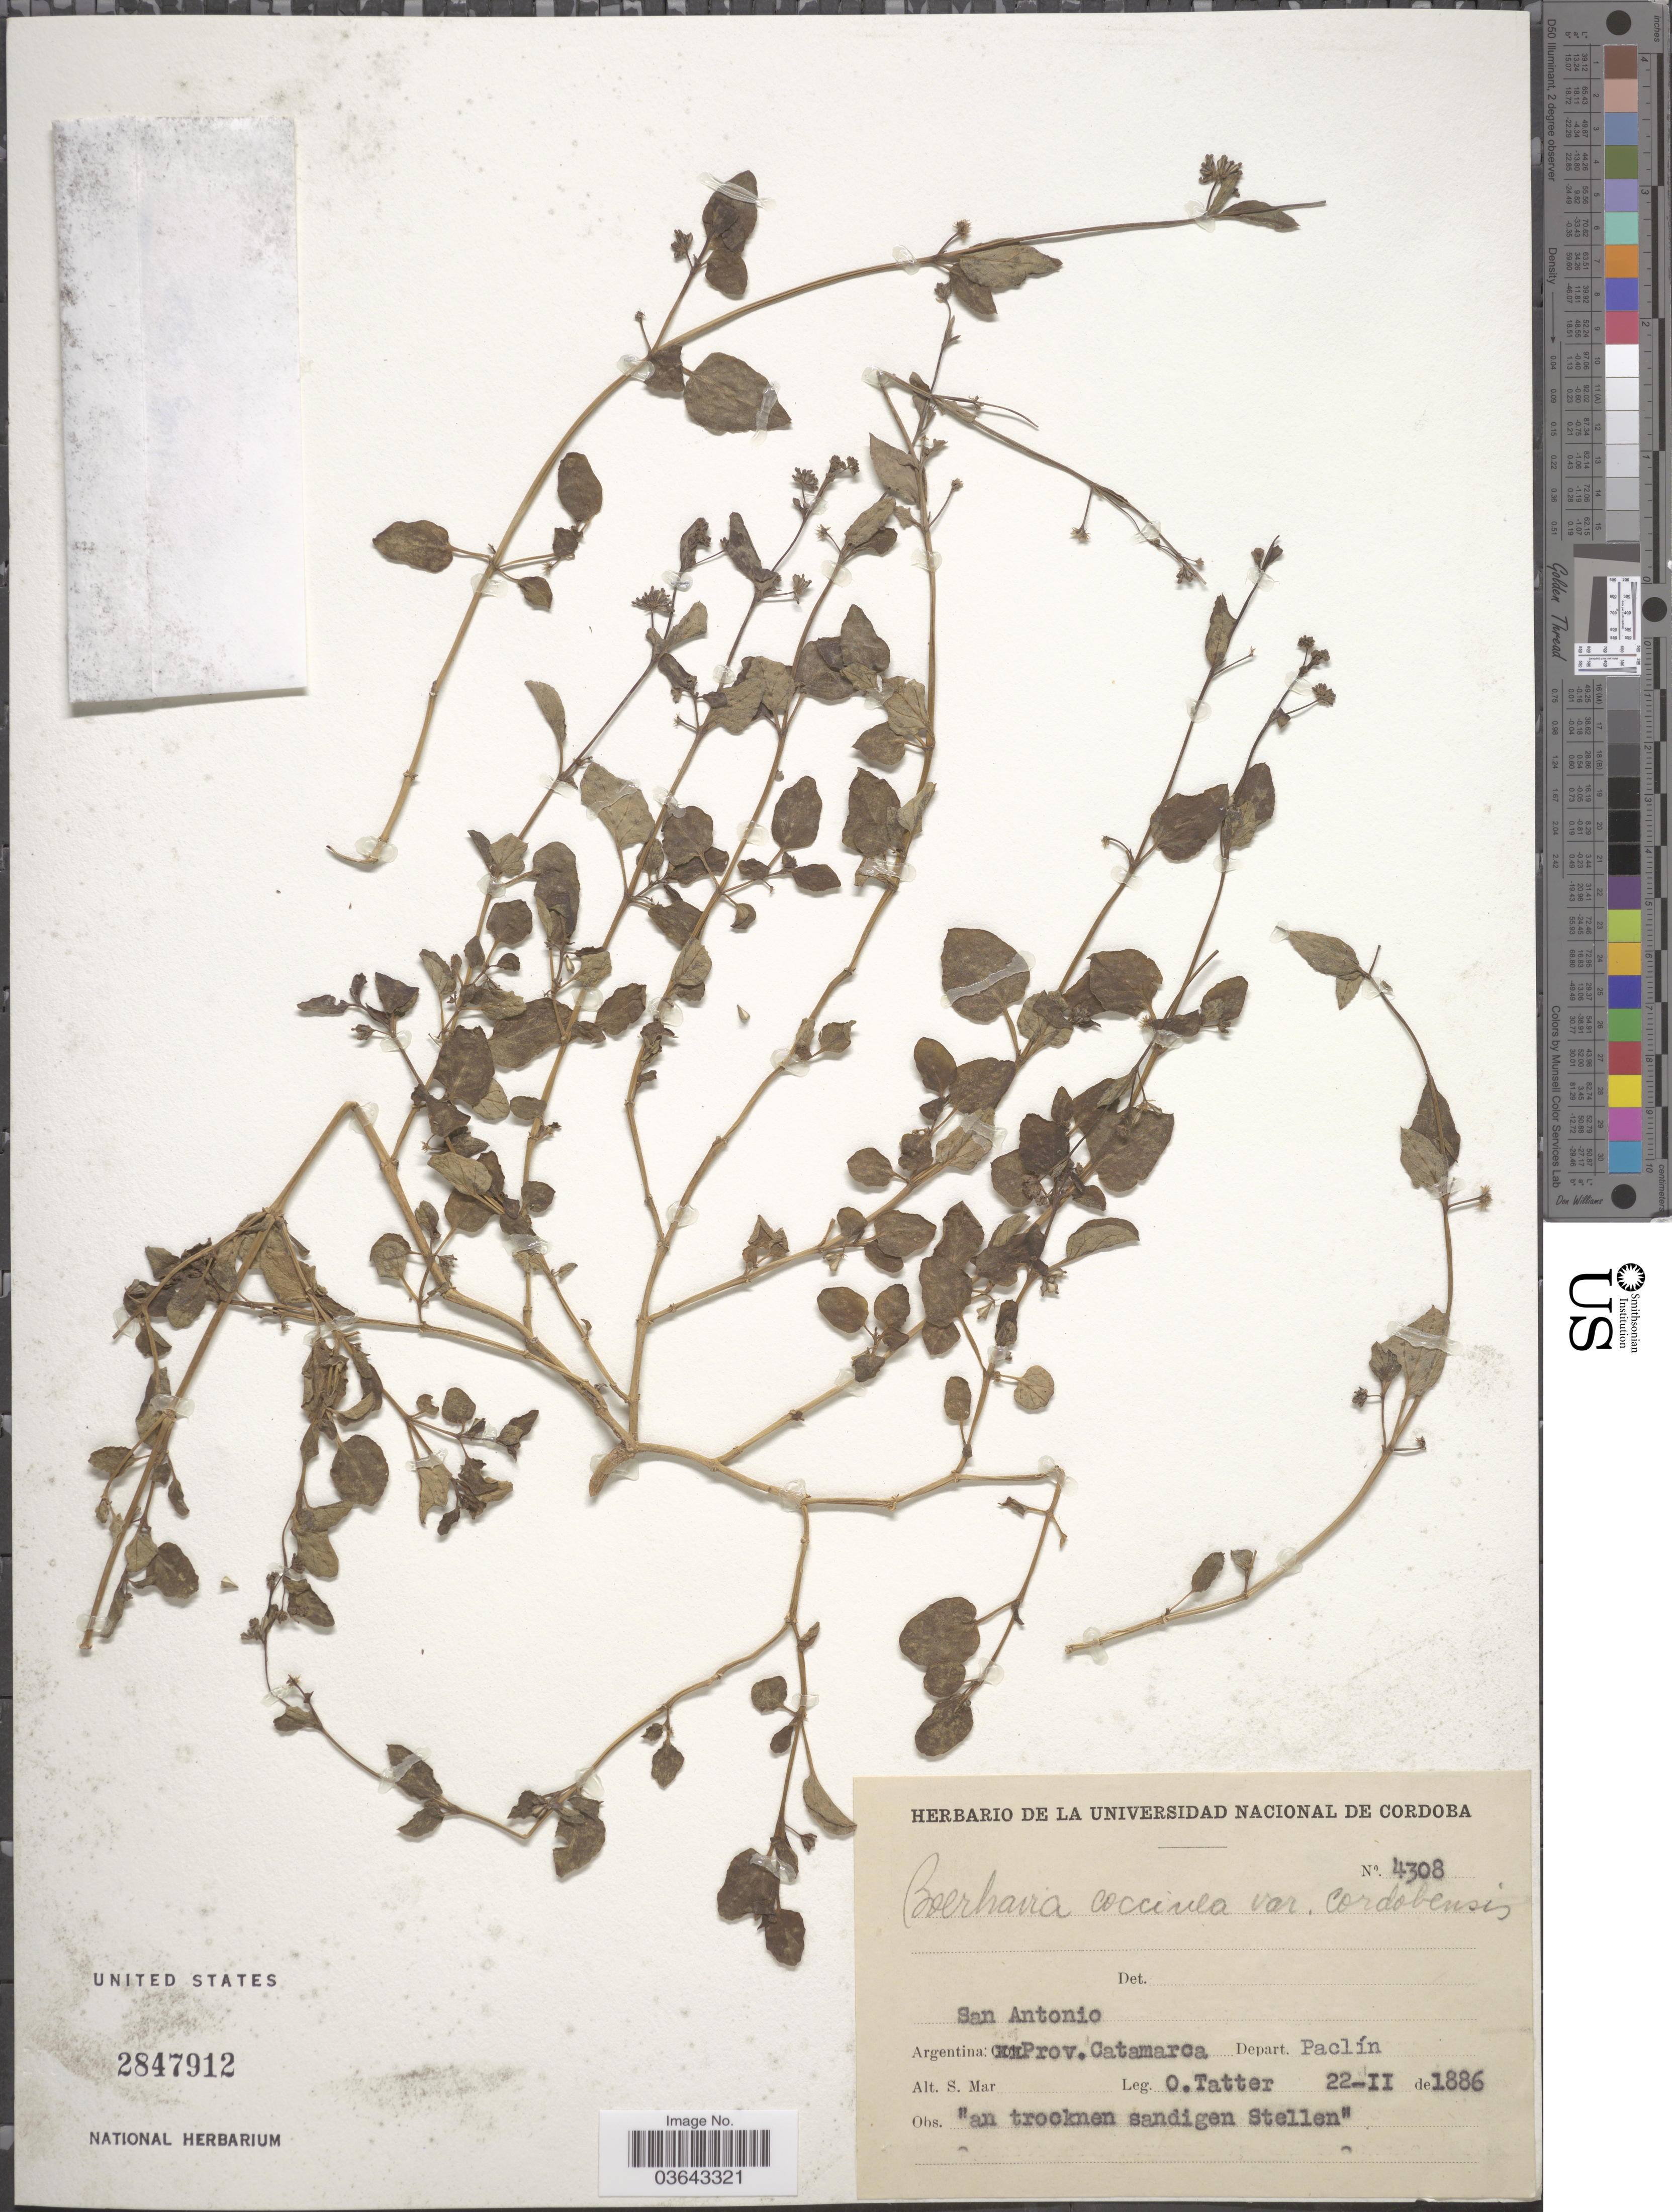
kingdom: Plantae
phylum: Tracheophyta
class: Magnoliopsida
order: Caryophyllales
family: Nyctaginaceae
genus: Boerhavia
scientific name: Boerhavia diffusa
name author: L.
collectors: O. Tatter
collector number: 4308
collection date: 1886-02-22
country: Argentina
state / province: Catamarca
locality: San Antonio. Depart. Paclín.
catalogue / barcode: US 2847912